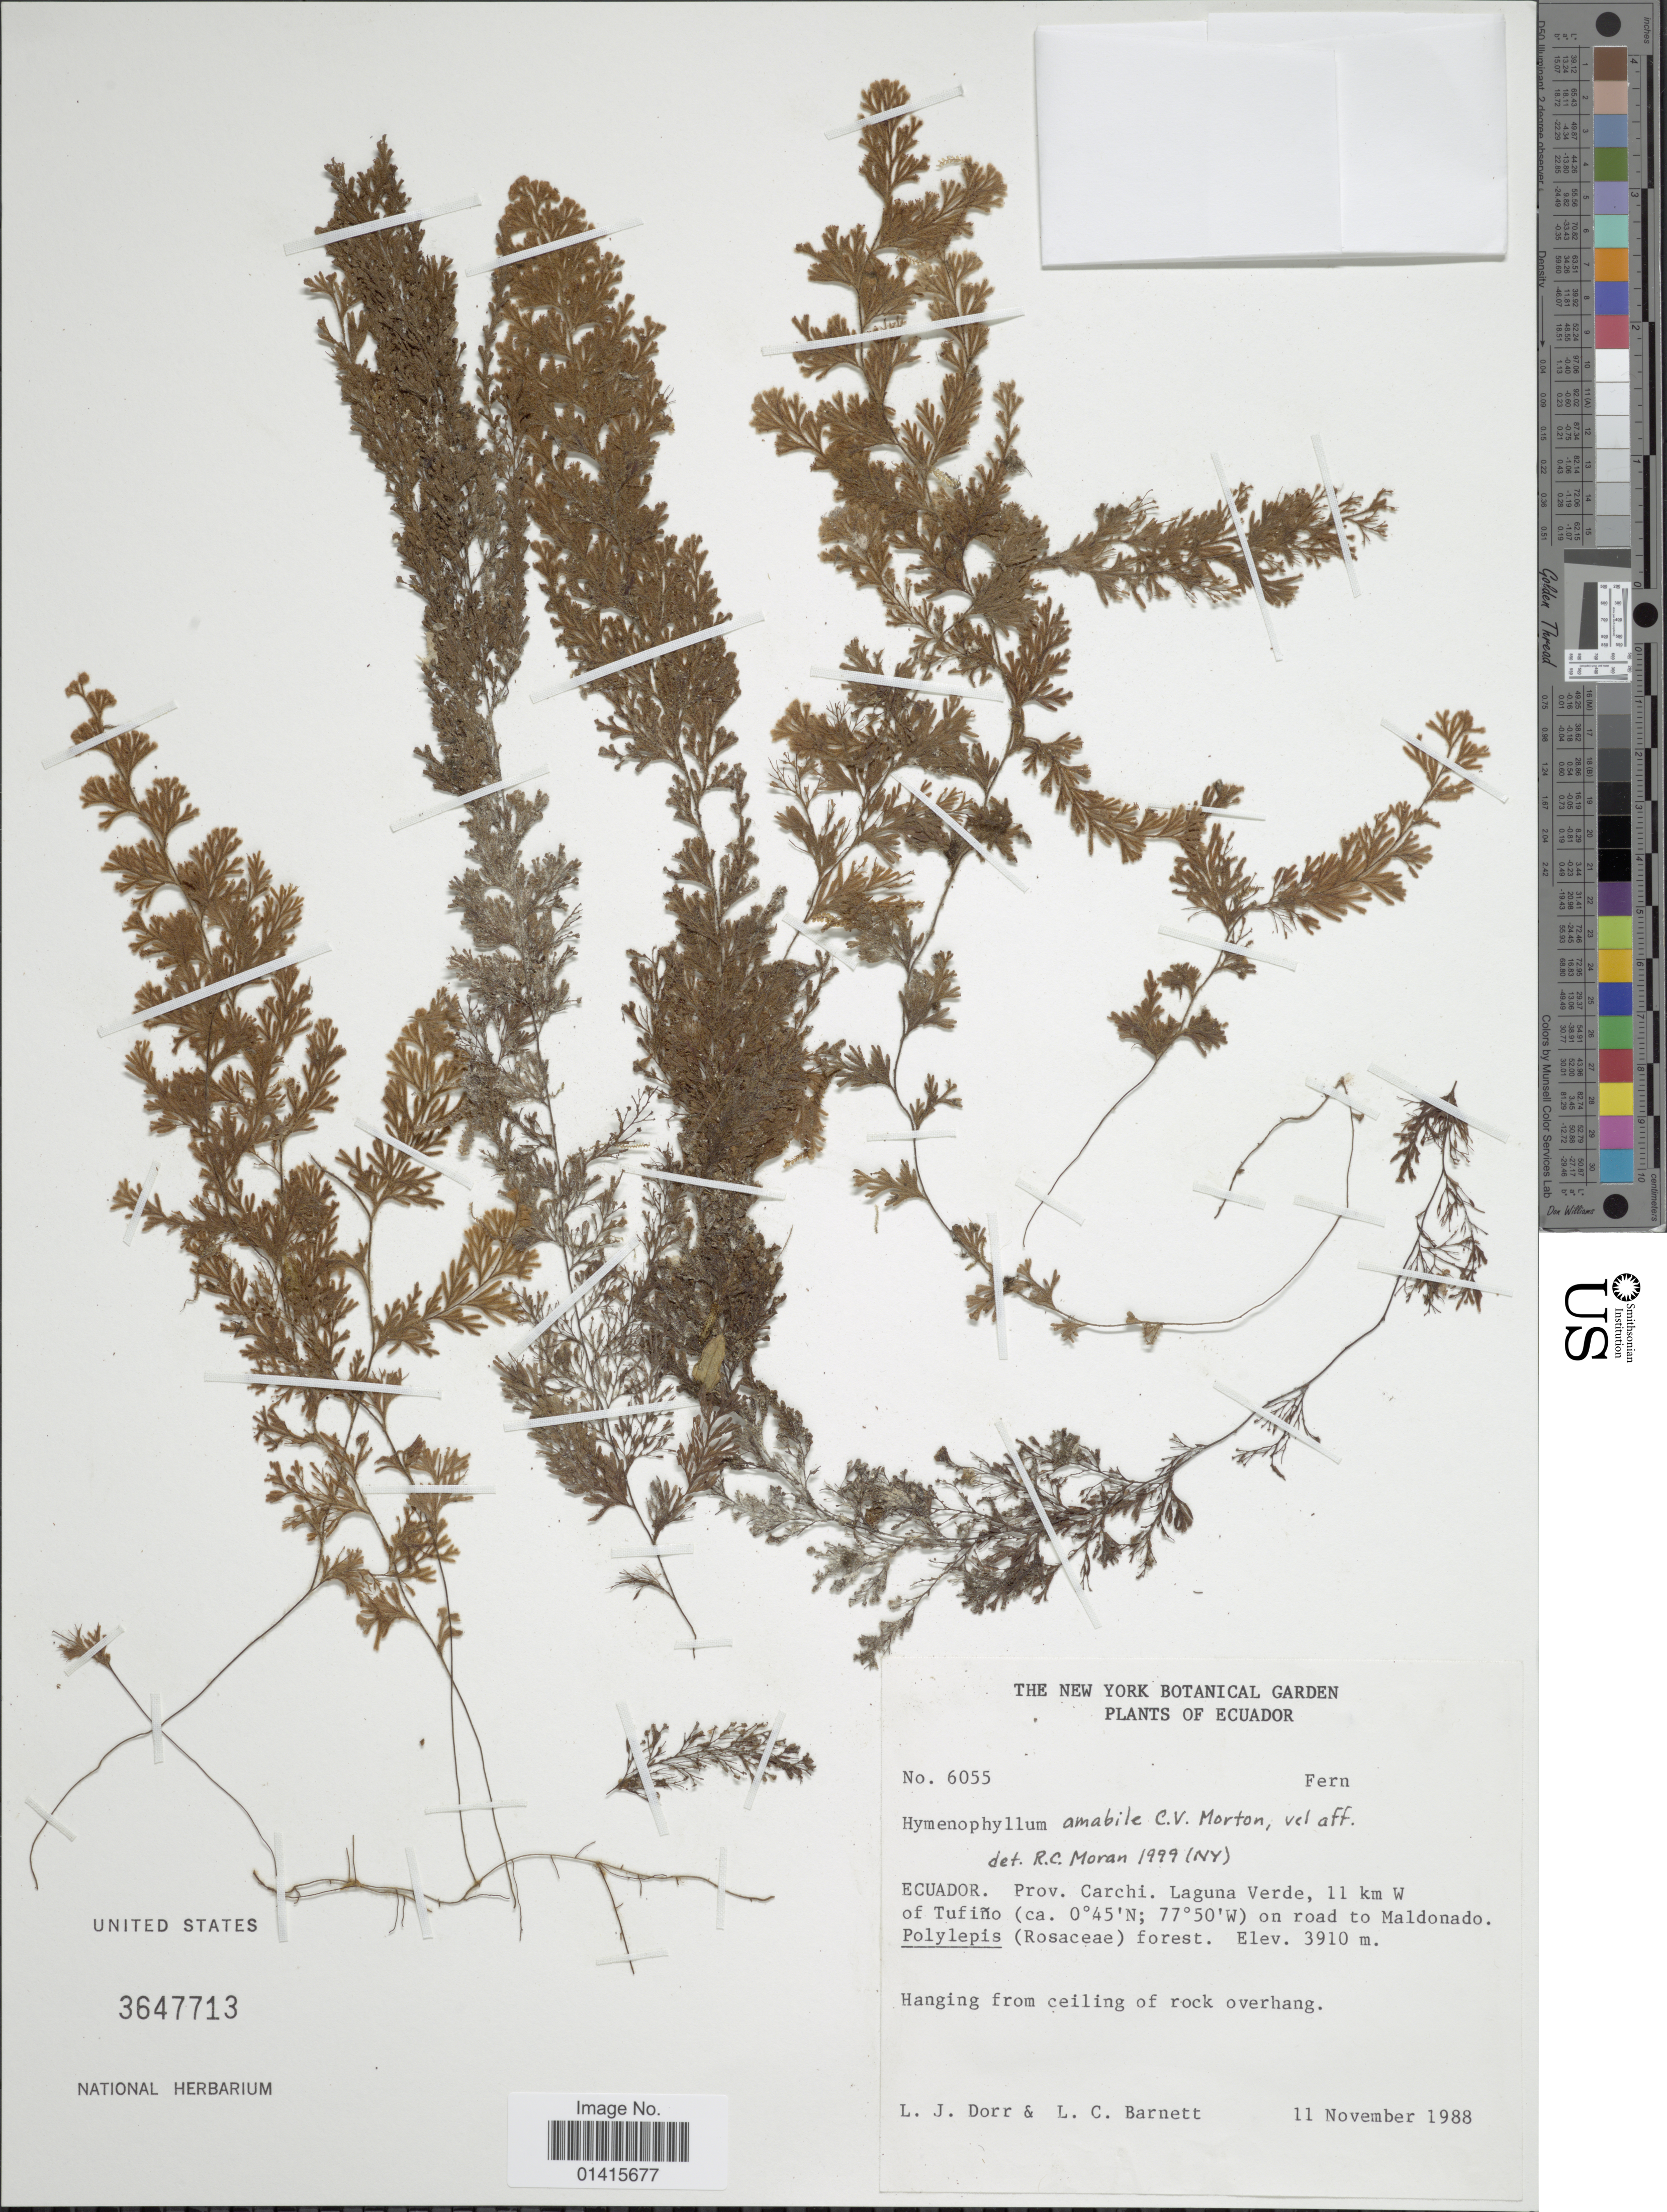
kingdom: Plantae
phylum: Tracheophyta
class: Polypodiopsida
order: Hymenophyllales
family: Hymenophyllaceae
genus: Hymenophyllum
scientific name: Hymenophyllum amabile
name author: C.V. Morton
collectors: L. J. Dorr & L. C. Barnett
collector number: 6055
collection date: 1988-11-11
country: Ecuador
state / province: Carchi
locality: Ecuador, prov. Carchi, Laguna Verde, 11km W of Tufino on road to Maldonado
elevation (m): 3910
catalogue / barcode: US 3647713